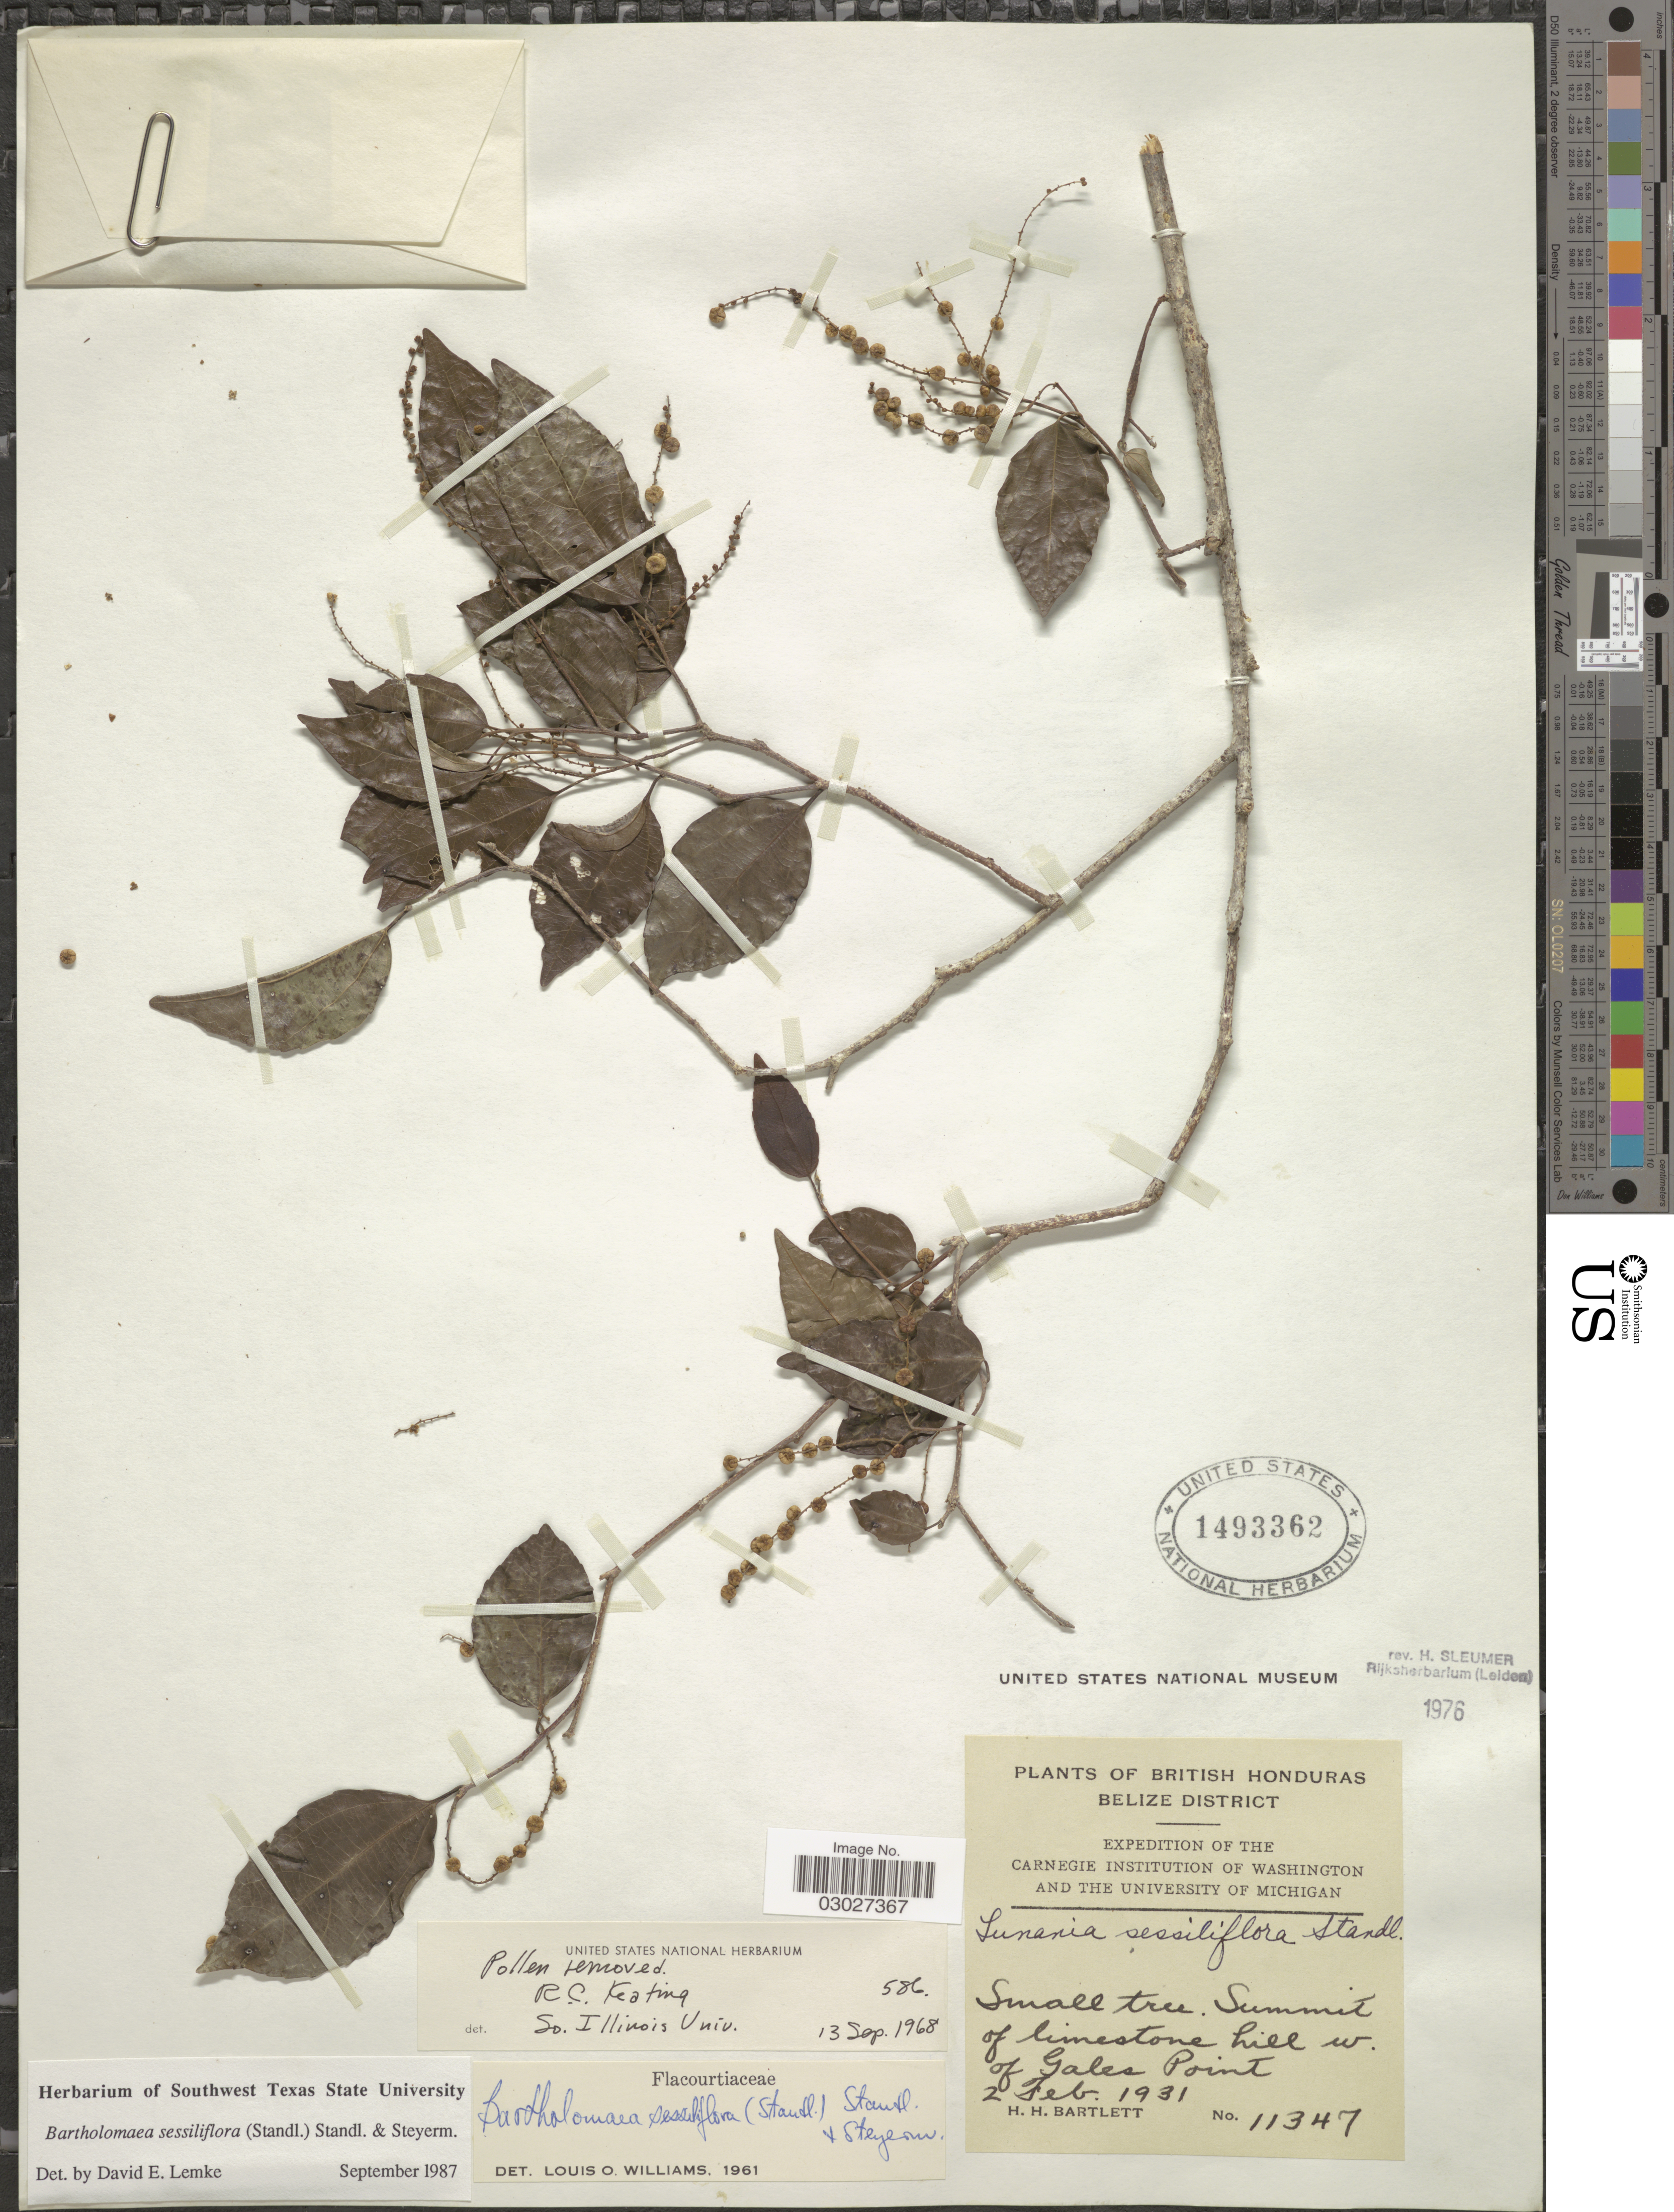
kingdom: Plantae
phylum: Tracheophyta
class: Magnoliopsida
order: Malpighiales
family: Salicaceae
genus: Bartholomaea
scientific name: Bartholomaea sessiliflora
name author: (Standl.) Standl. & Steyerm.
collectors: H. H. Bartlett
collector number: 11347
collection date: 1931-02-02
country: Belize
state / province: Belize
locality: British Honduras. Belize District. Summit of limestone hill W. of Gales Point.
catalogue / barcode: US 1493362